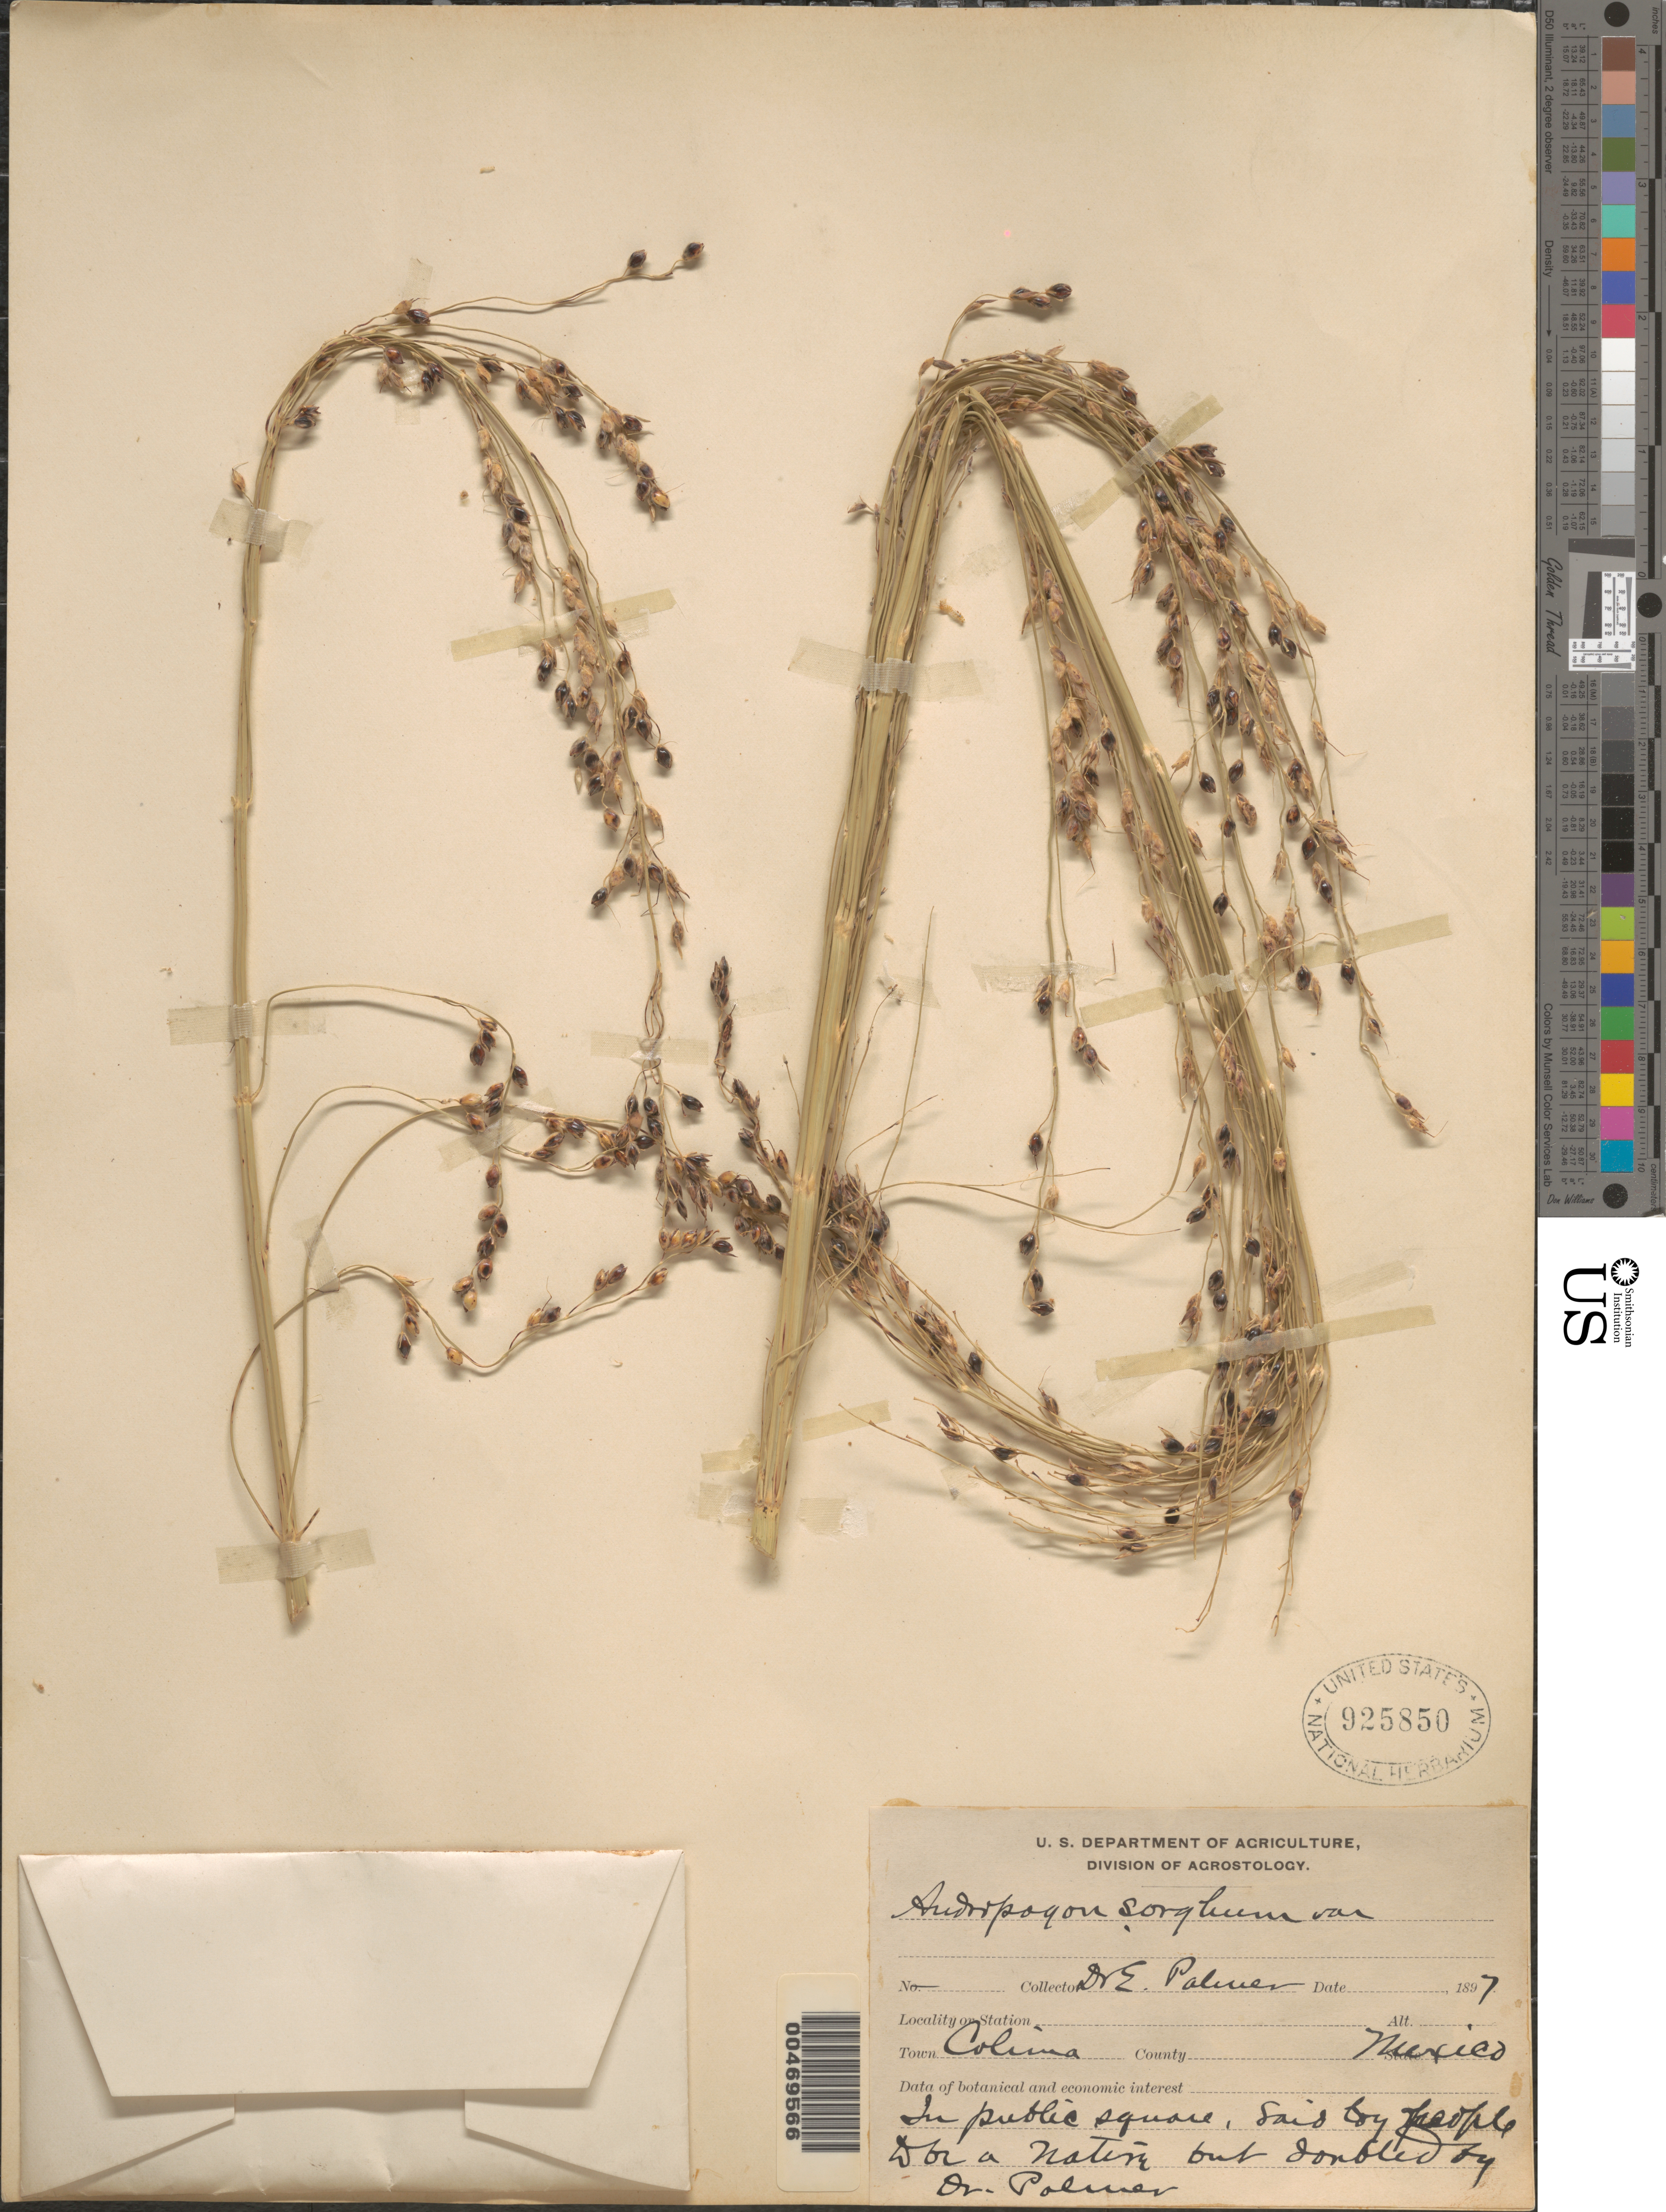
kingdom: Plantae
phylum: Tracheophyta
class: Liliopsida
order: Poales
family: Poaceae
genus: Sorghum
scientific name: Sorghum bicolor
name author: (L.) Moench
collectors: E. Palmer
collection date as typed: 1897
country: Mexico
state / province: Colima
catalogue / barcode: US 925850